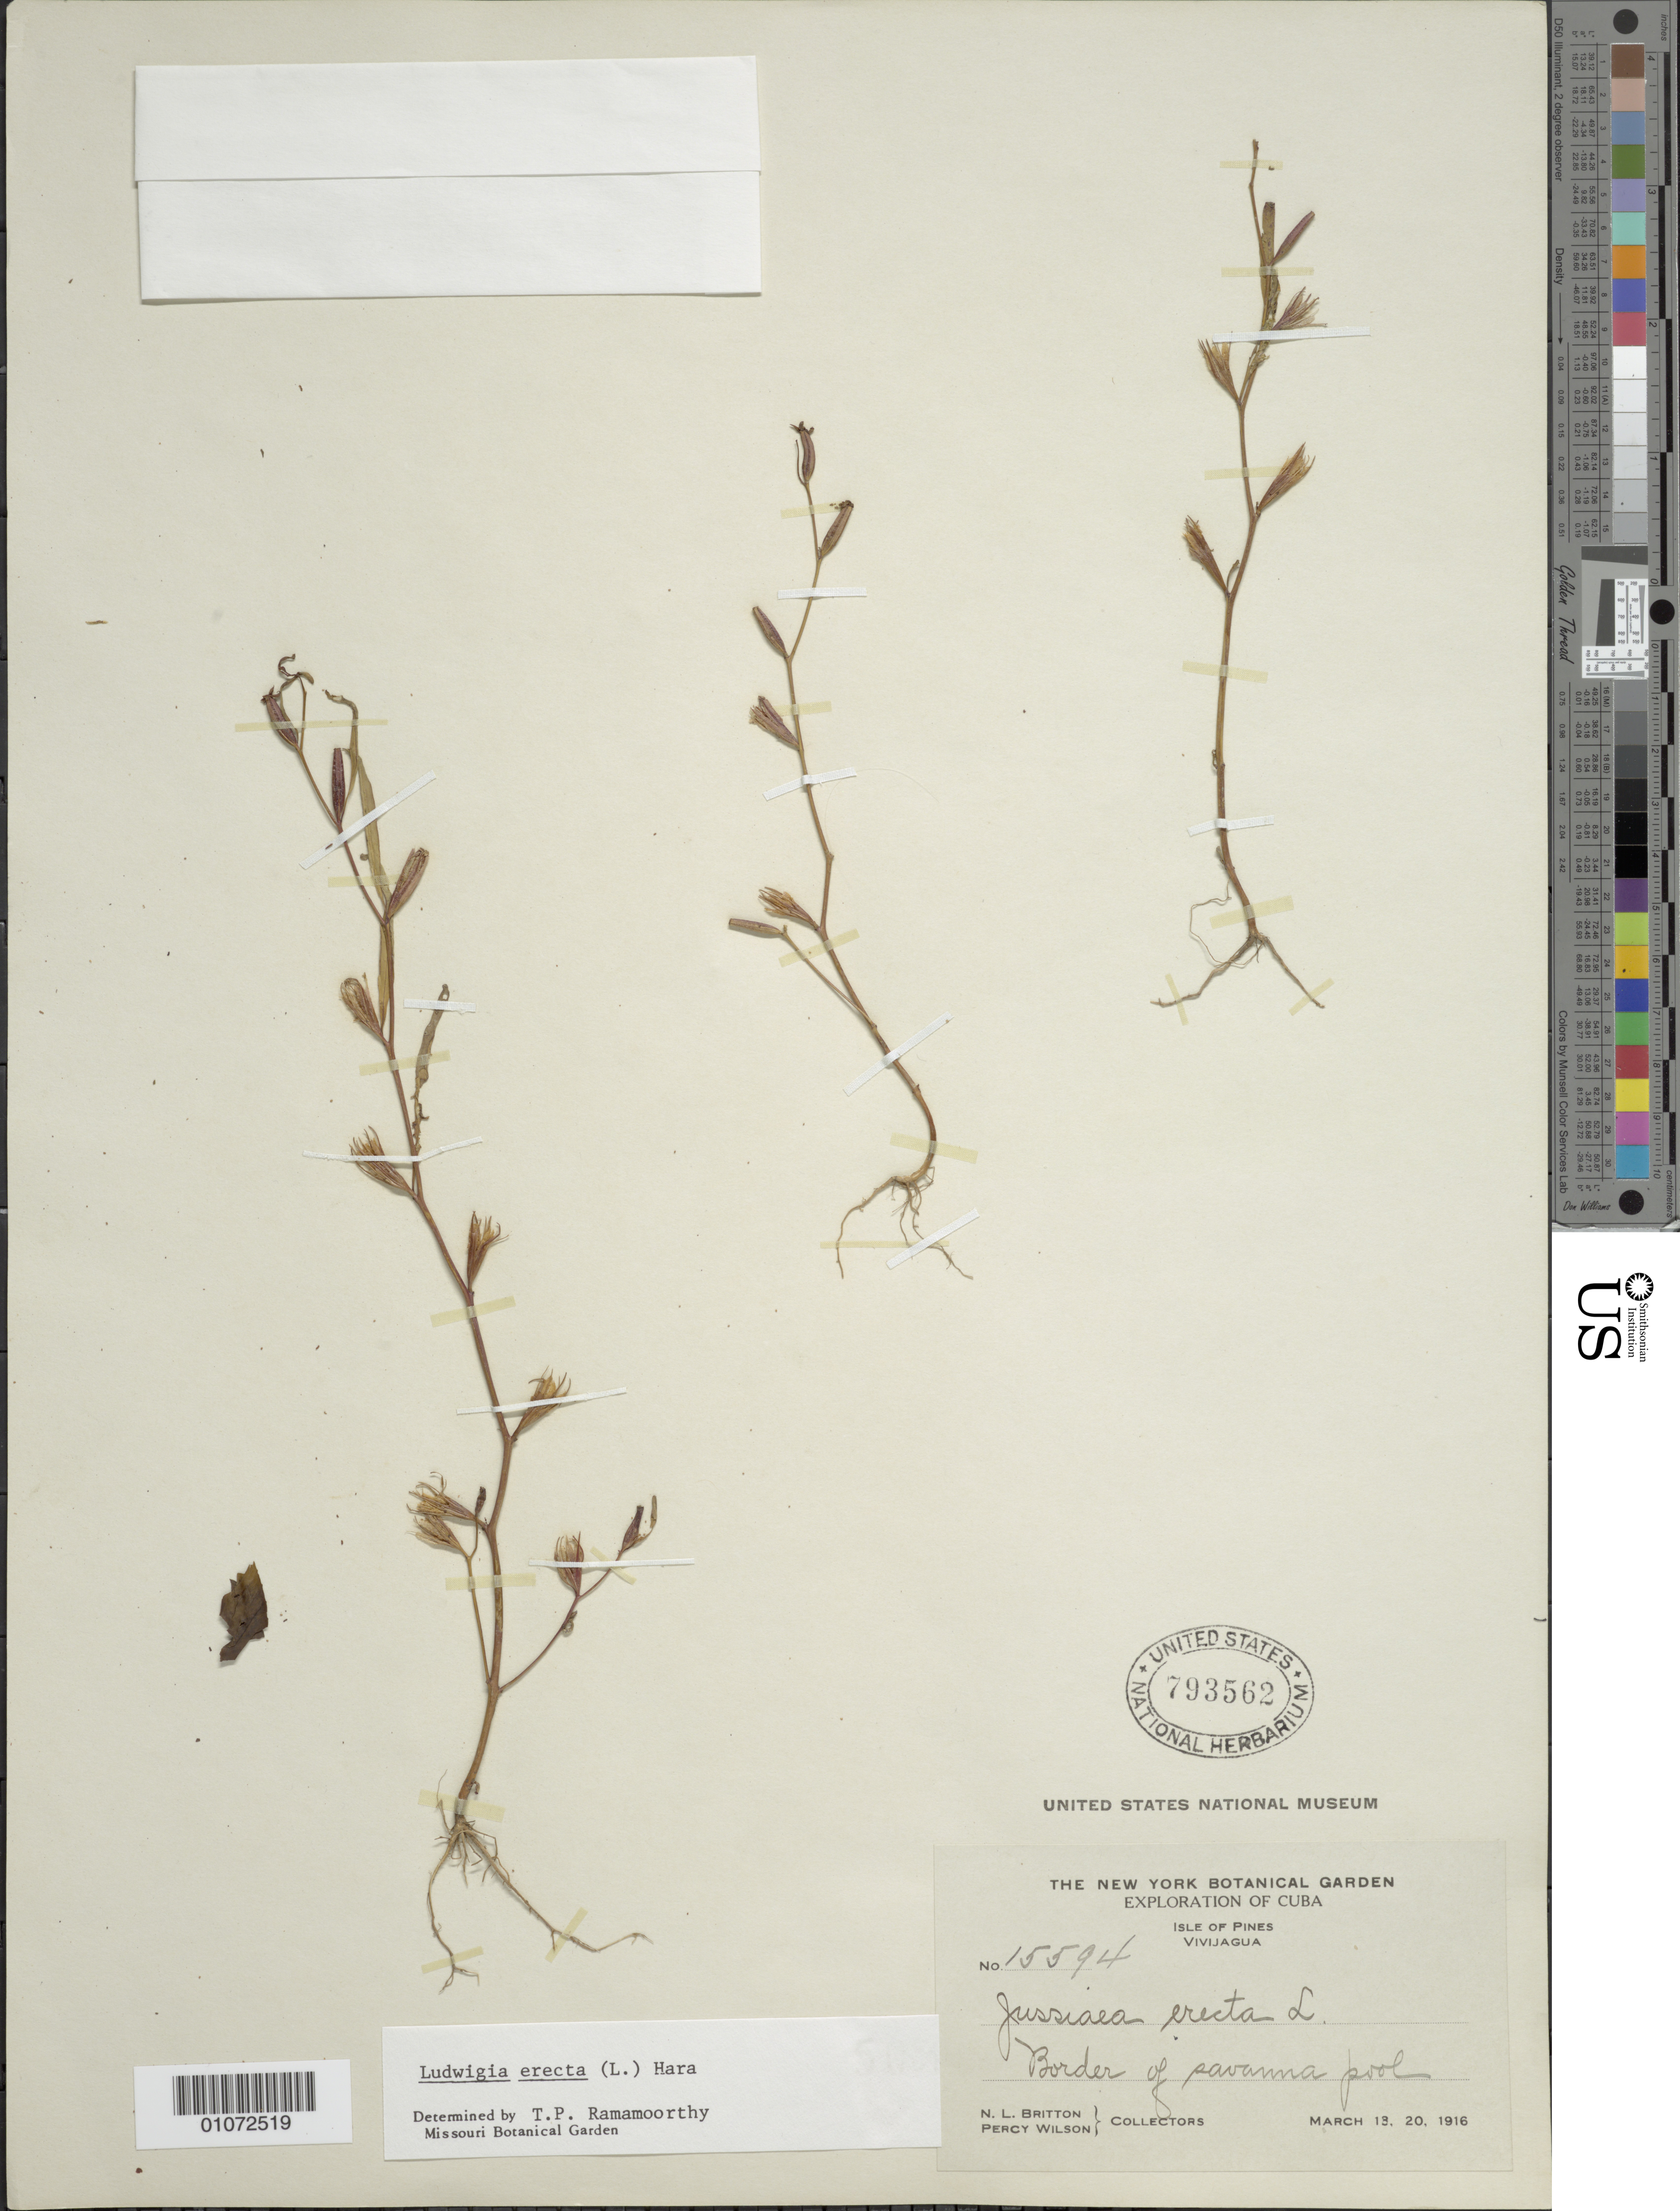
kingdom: Plantae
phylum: Tracheophyta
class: Magnoliopsida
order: Myrtales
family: Onagraceae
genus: Ludwigia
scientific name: Ludwigia erecta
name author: (L.) H. Hara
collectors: N. Britton & P. Wilson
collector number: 15594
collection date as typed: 13 Mar 1916 and 20 Mar 1916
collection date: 1916-03-13,1916-03-20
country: Cuba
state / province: Isla de La Juventud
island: Isla de la Juventud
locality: Vivijagua, border of savanna pool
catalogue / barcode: US 793562